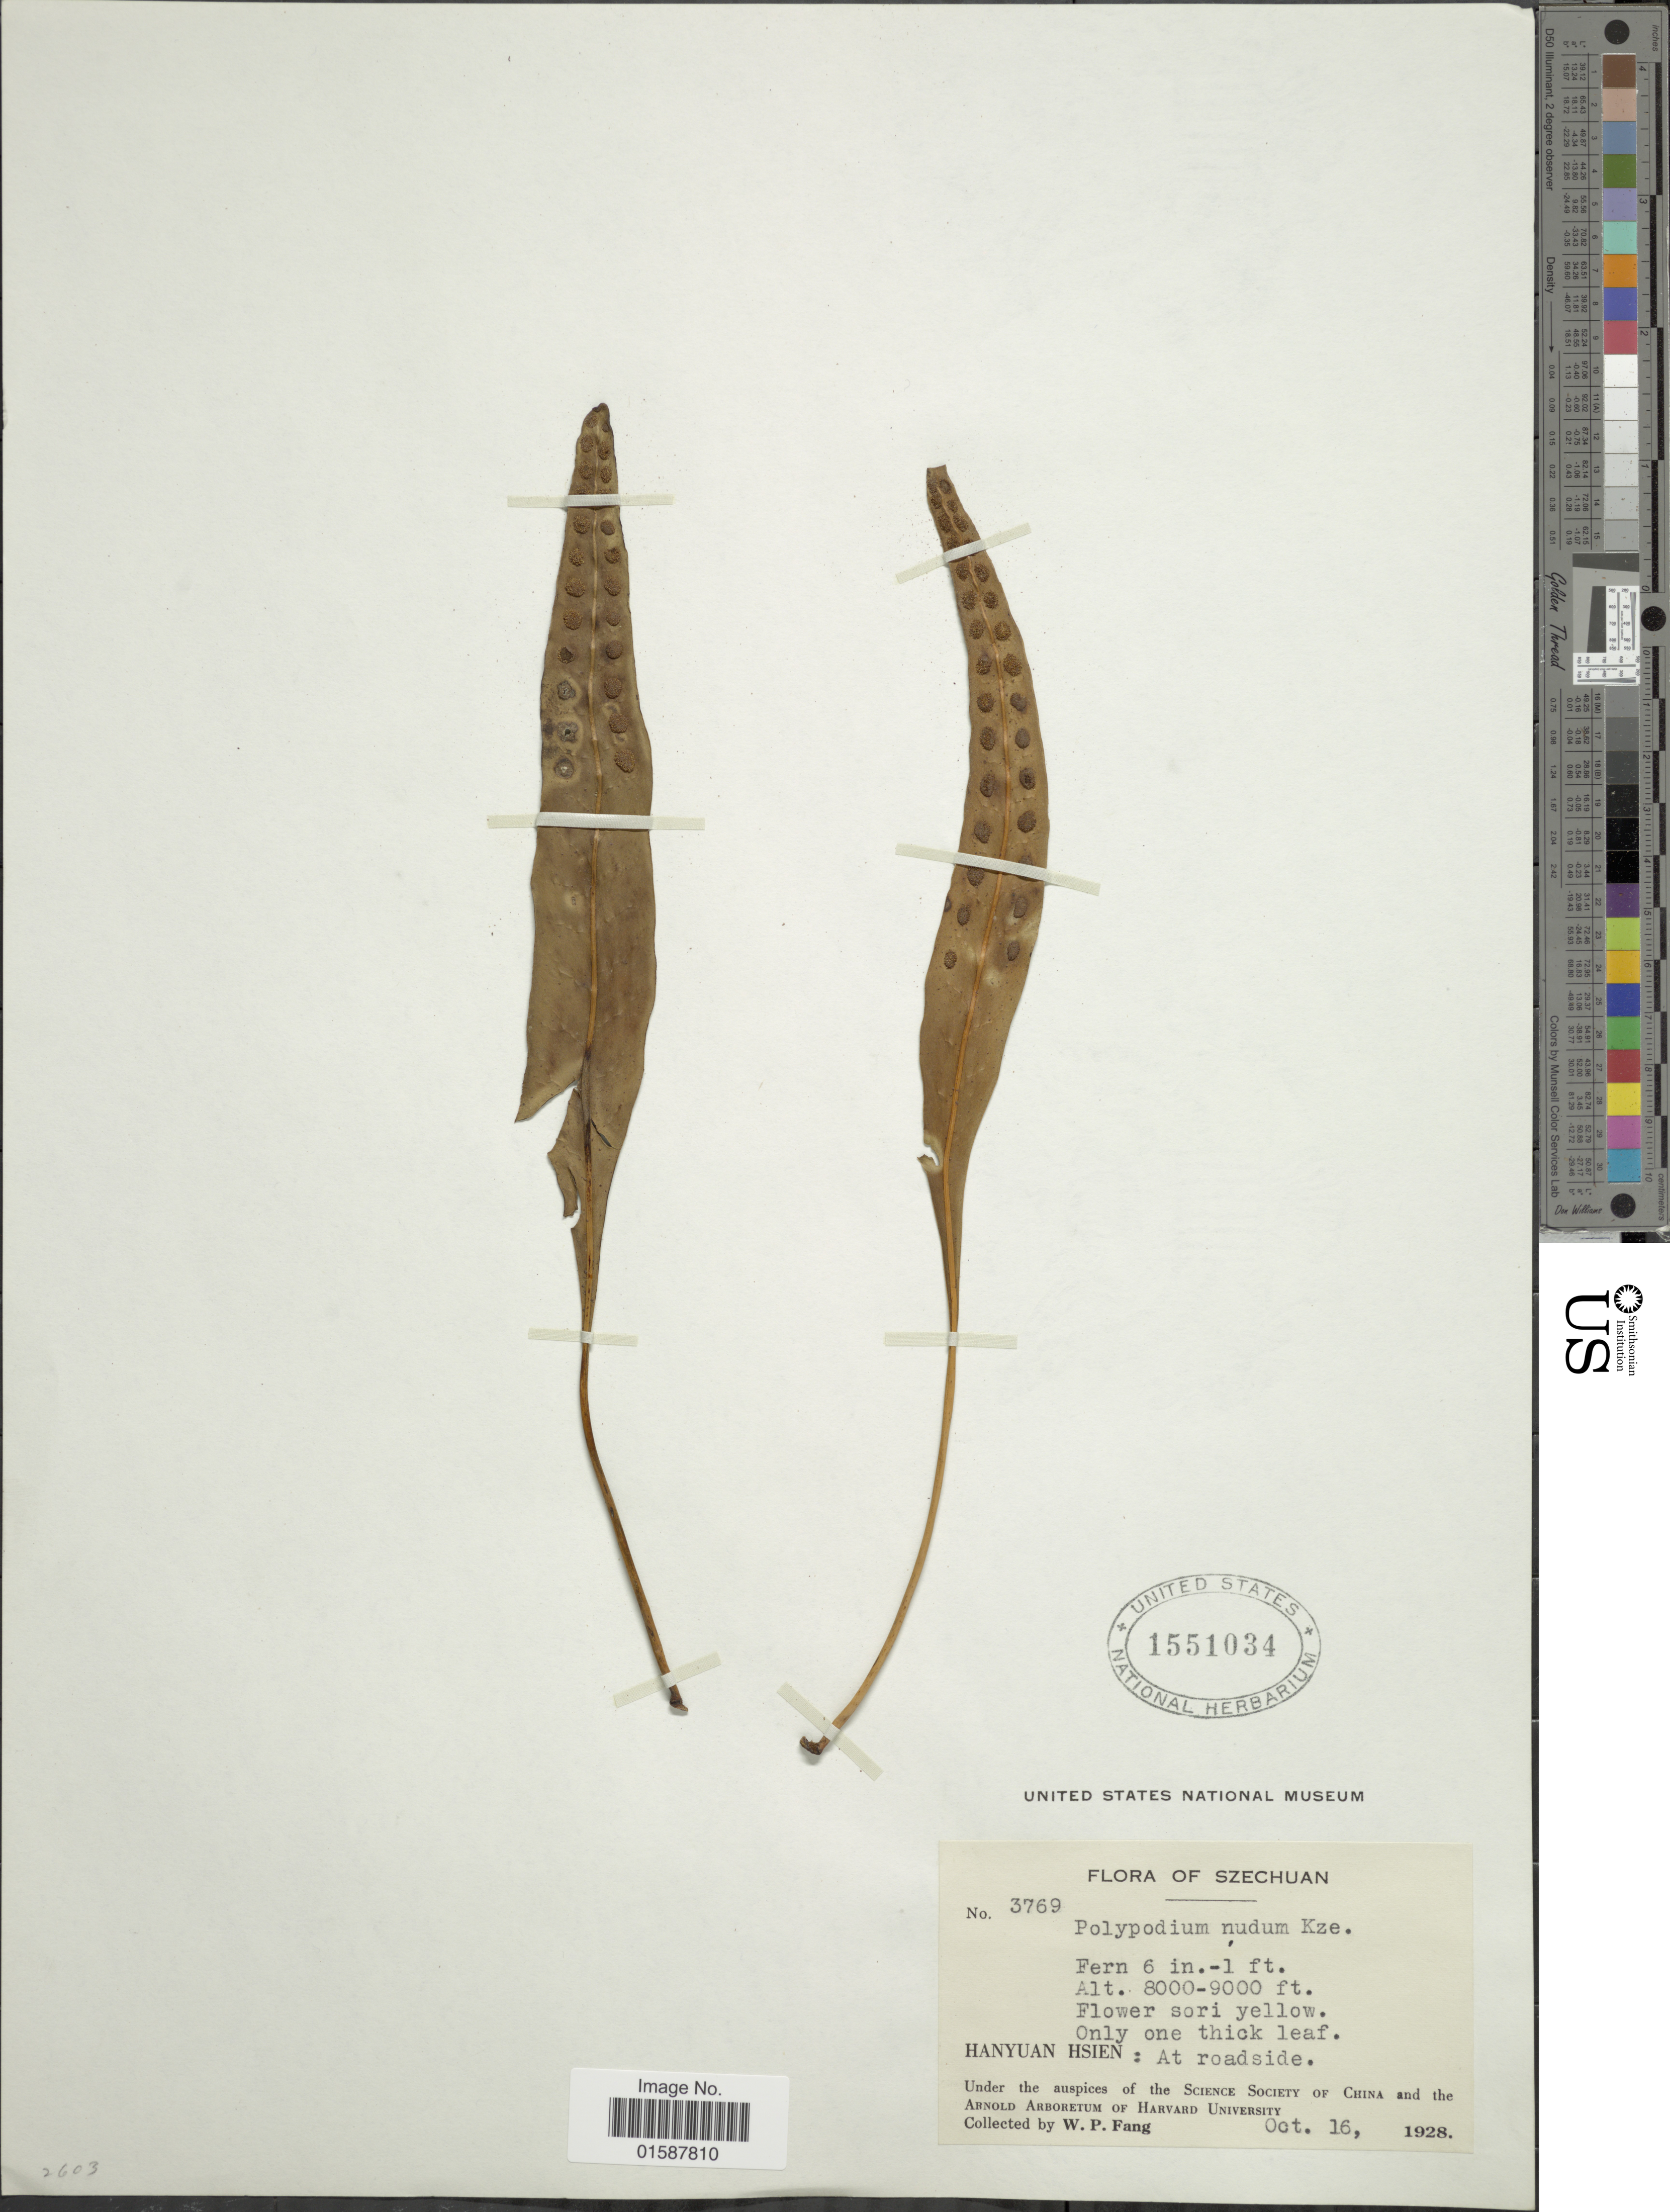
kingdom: Plantae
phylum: Tracheophyta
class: Polypodiopsida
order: Polypodiales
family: Polypodiaceae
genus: Lepisorus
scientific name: Lepisorus nuduisculum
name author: (Kunze)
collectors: W. P. Fang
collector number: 3769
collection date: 1928-10-16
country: China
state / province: Sichuan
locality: Szechuan, Hanyuan Hsien: at roadside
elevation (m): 2438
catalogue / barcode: US 1551034